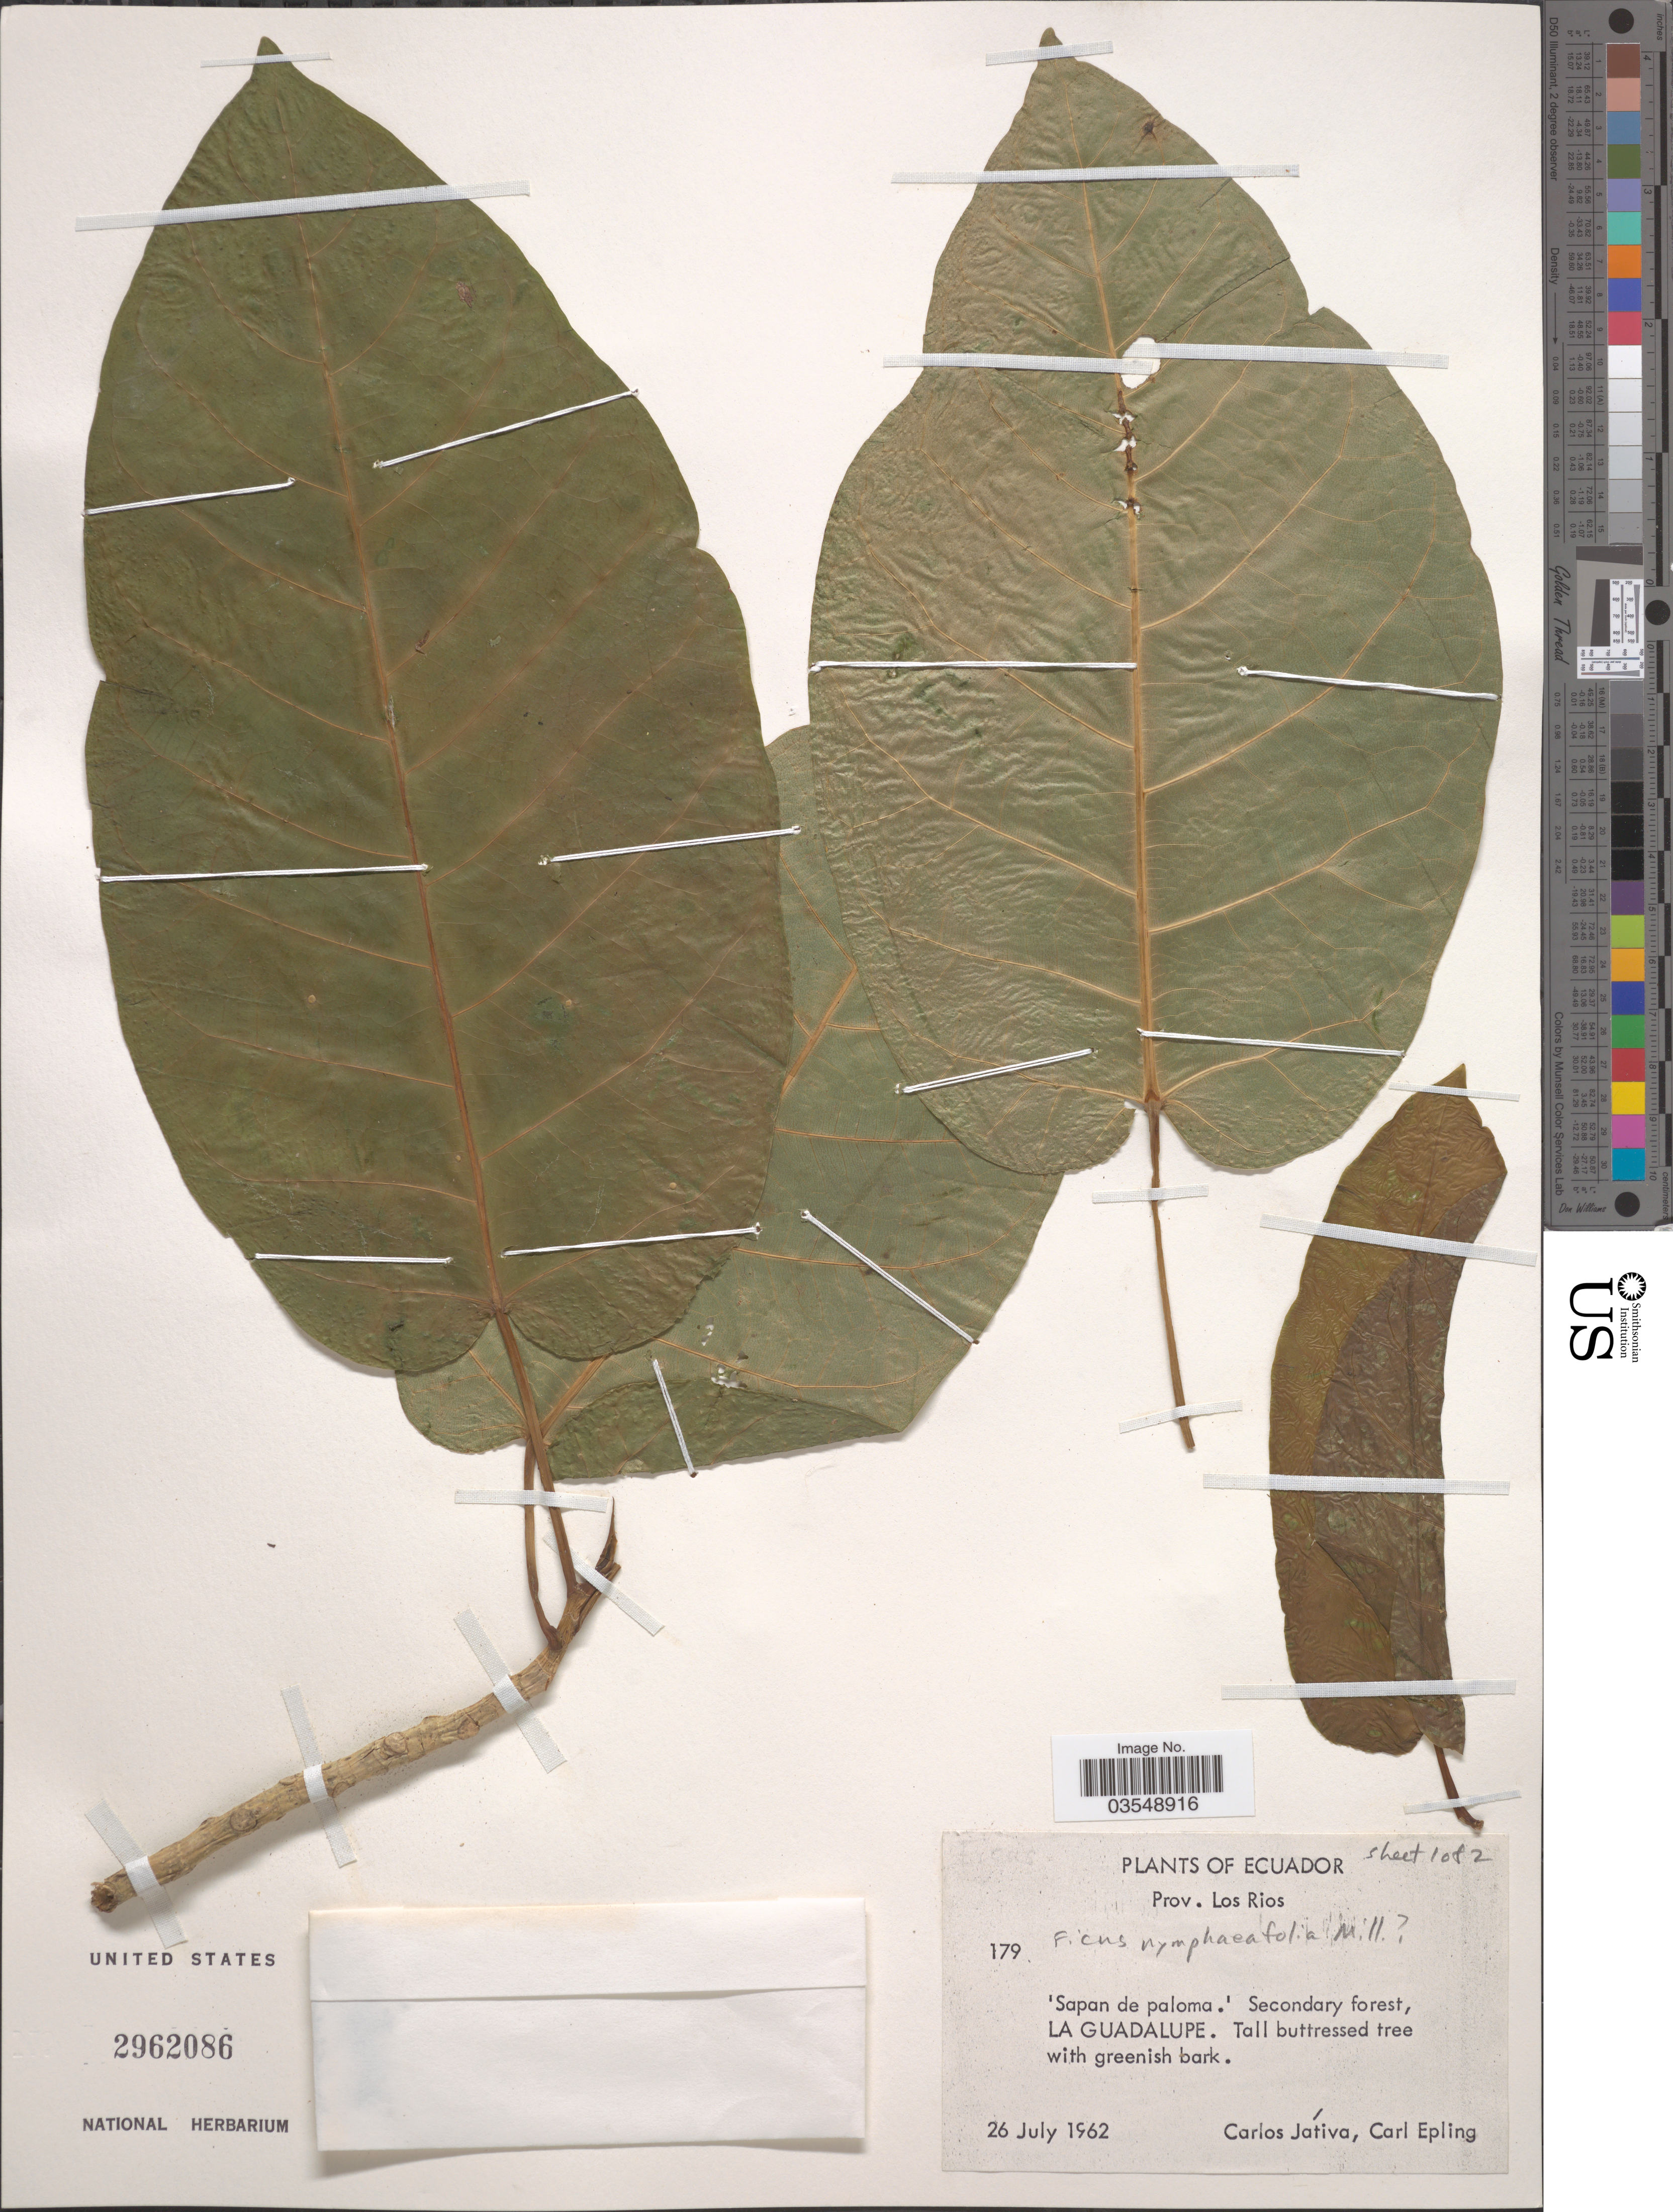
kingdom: Plantae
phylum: Tracheophyta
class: Magnoliopsida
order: Rosales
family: Moraceae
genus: Ficus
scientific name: Ficus nymphaeifolia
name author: Mill.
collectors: C. D. Játiva & C. C. Epling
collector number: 179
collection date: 1962-07-26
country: Ecuador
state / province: Los Ríos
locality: La Guadalupe.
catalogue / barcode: US 2962086